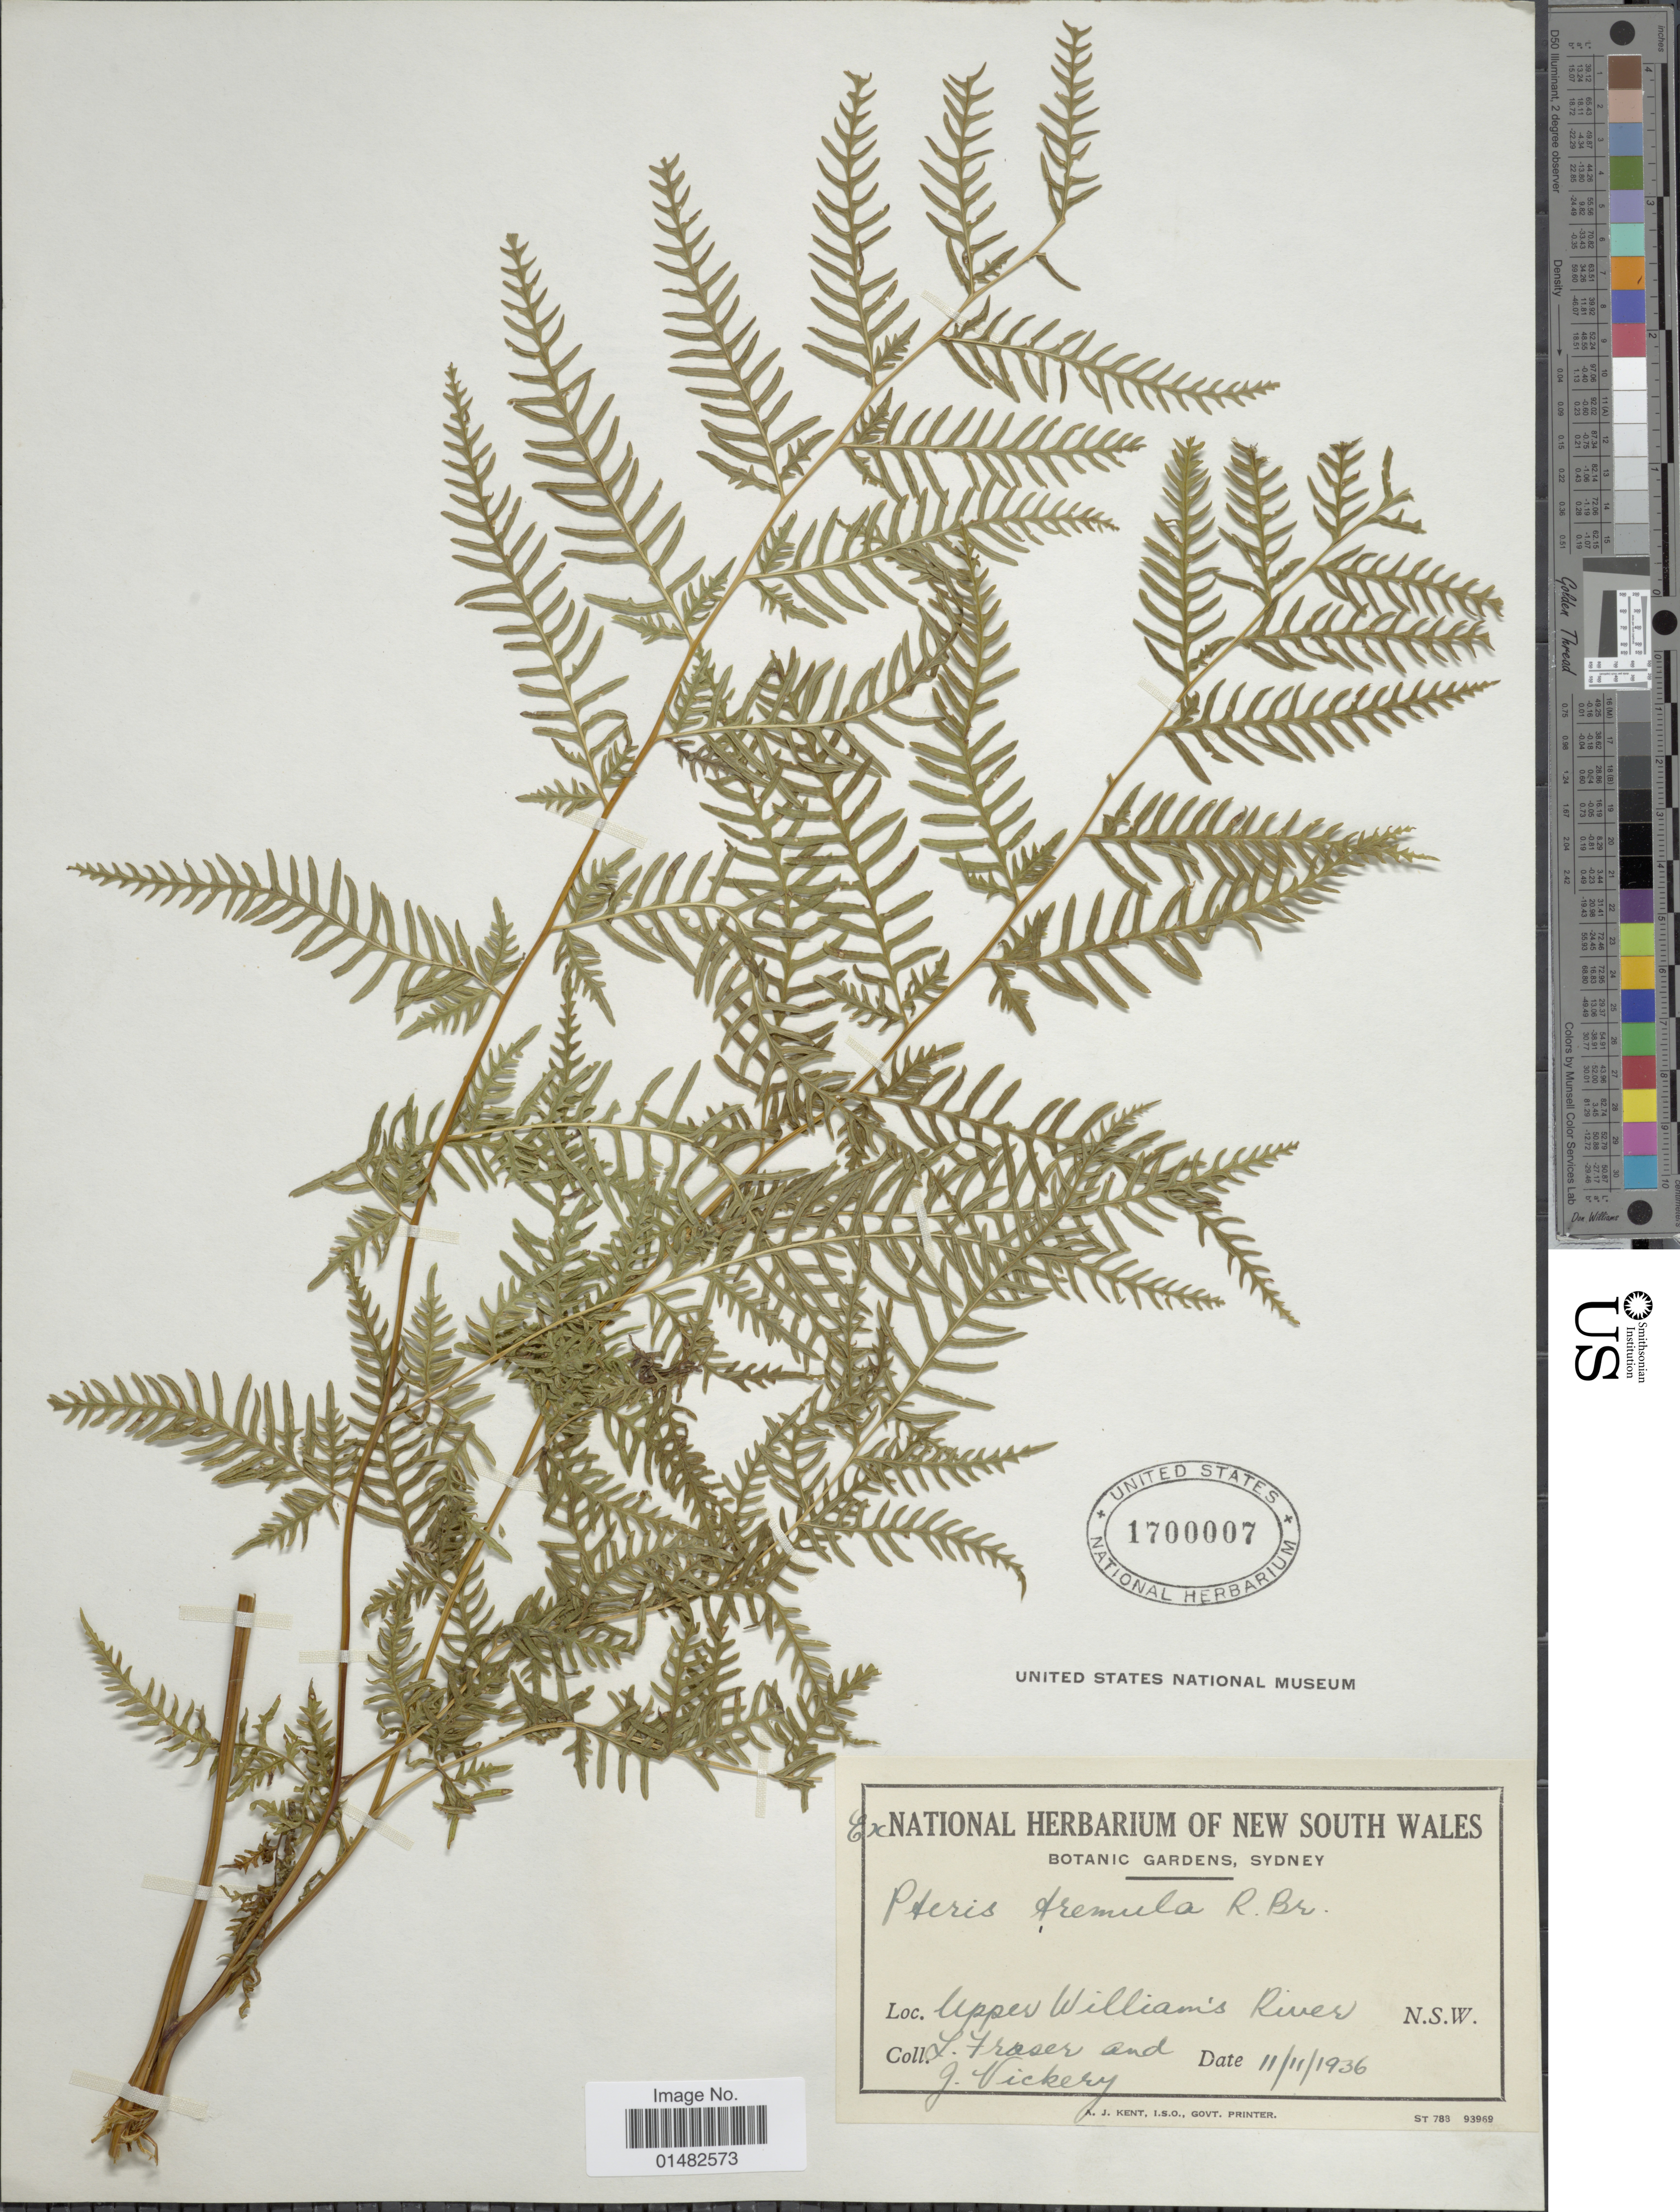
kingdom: Plantae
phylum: Tracheophyta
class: Polypodiopsida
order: Polypodiales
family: Pteridaceae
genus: Pteris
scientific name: Pteris tremula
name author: R. Br.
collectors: L. Fraser & J. Vickery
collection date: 1936-11-11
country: Australia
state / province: New South Wales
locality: Upper William's River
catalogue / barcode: US 1700007